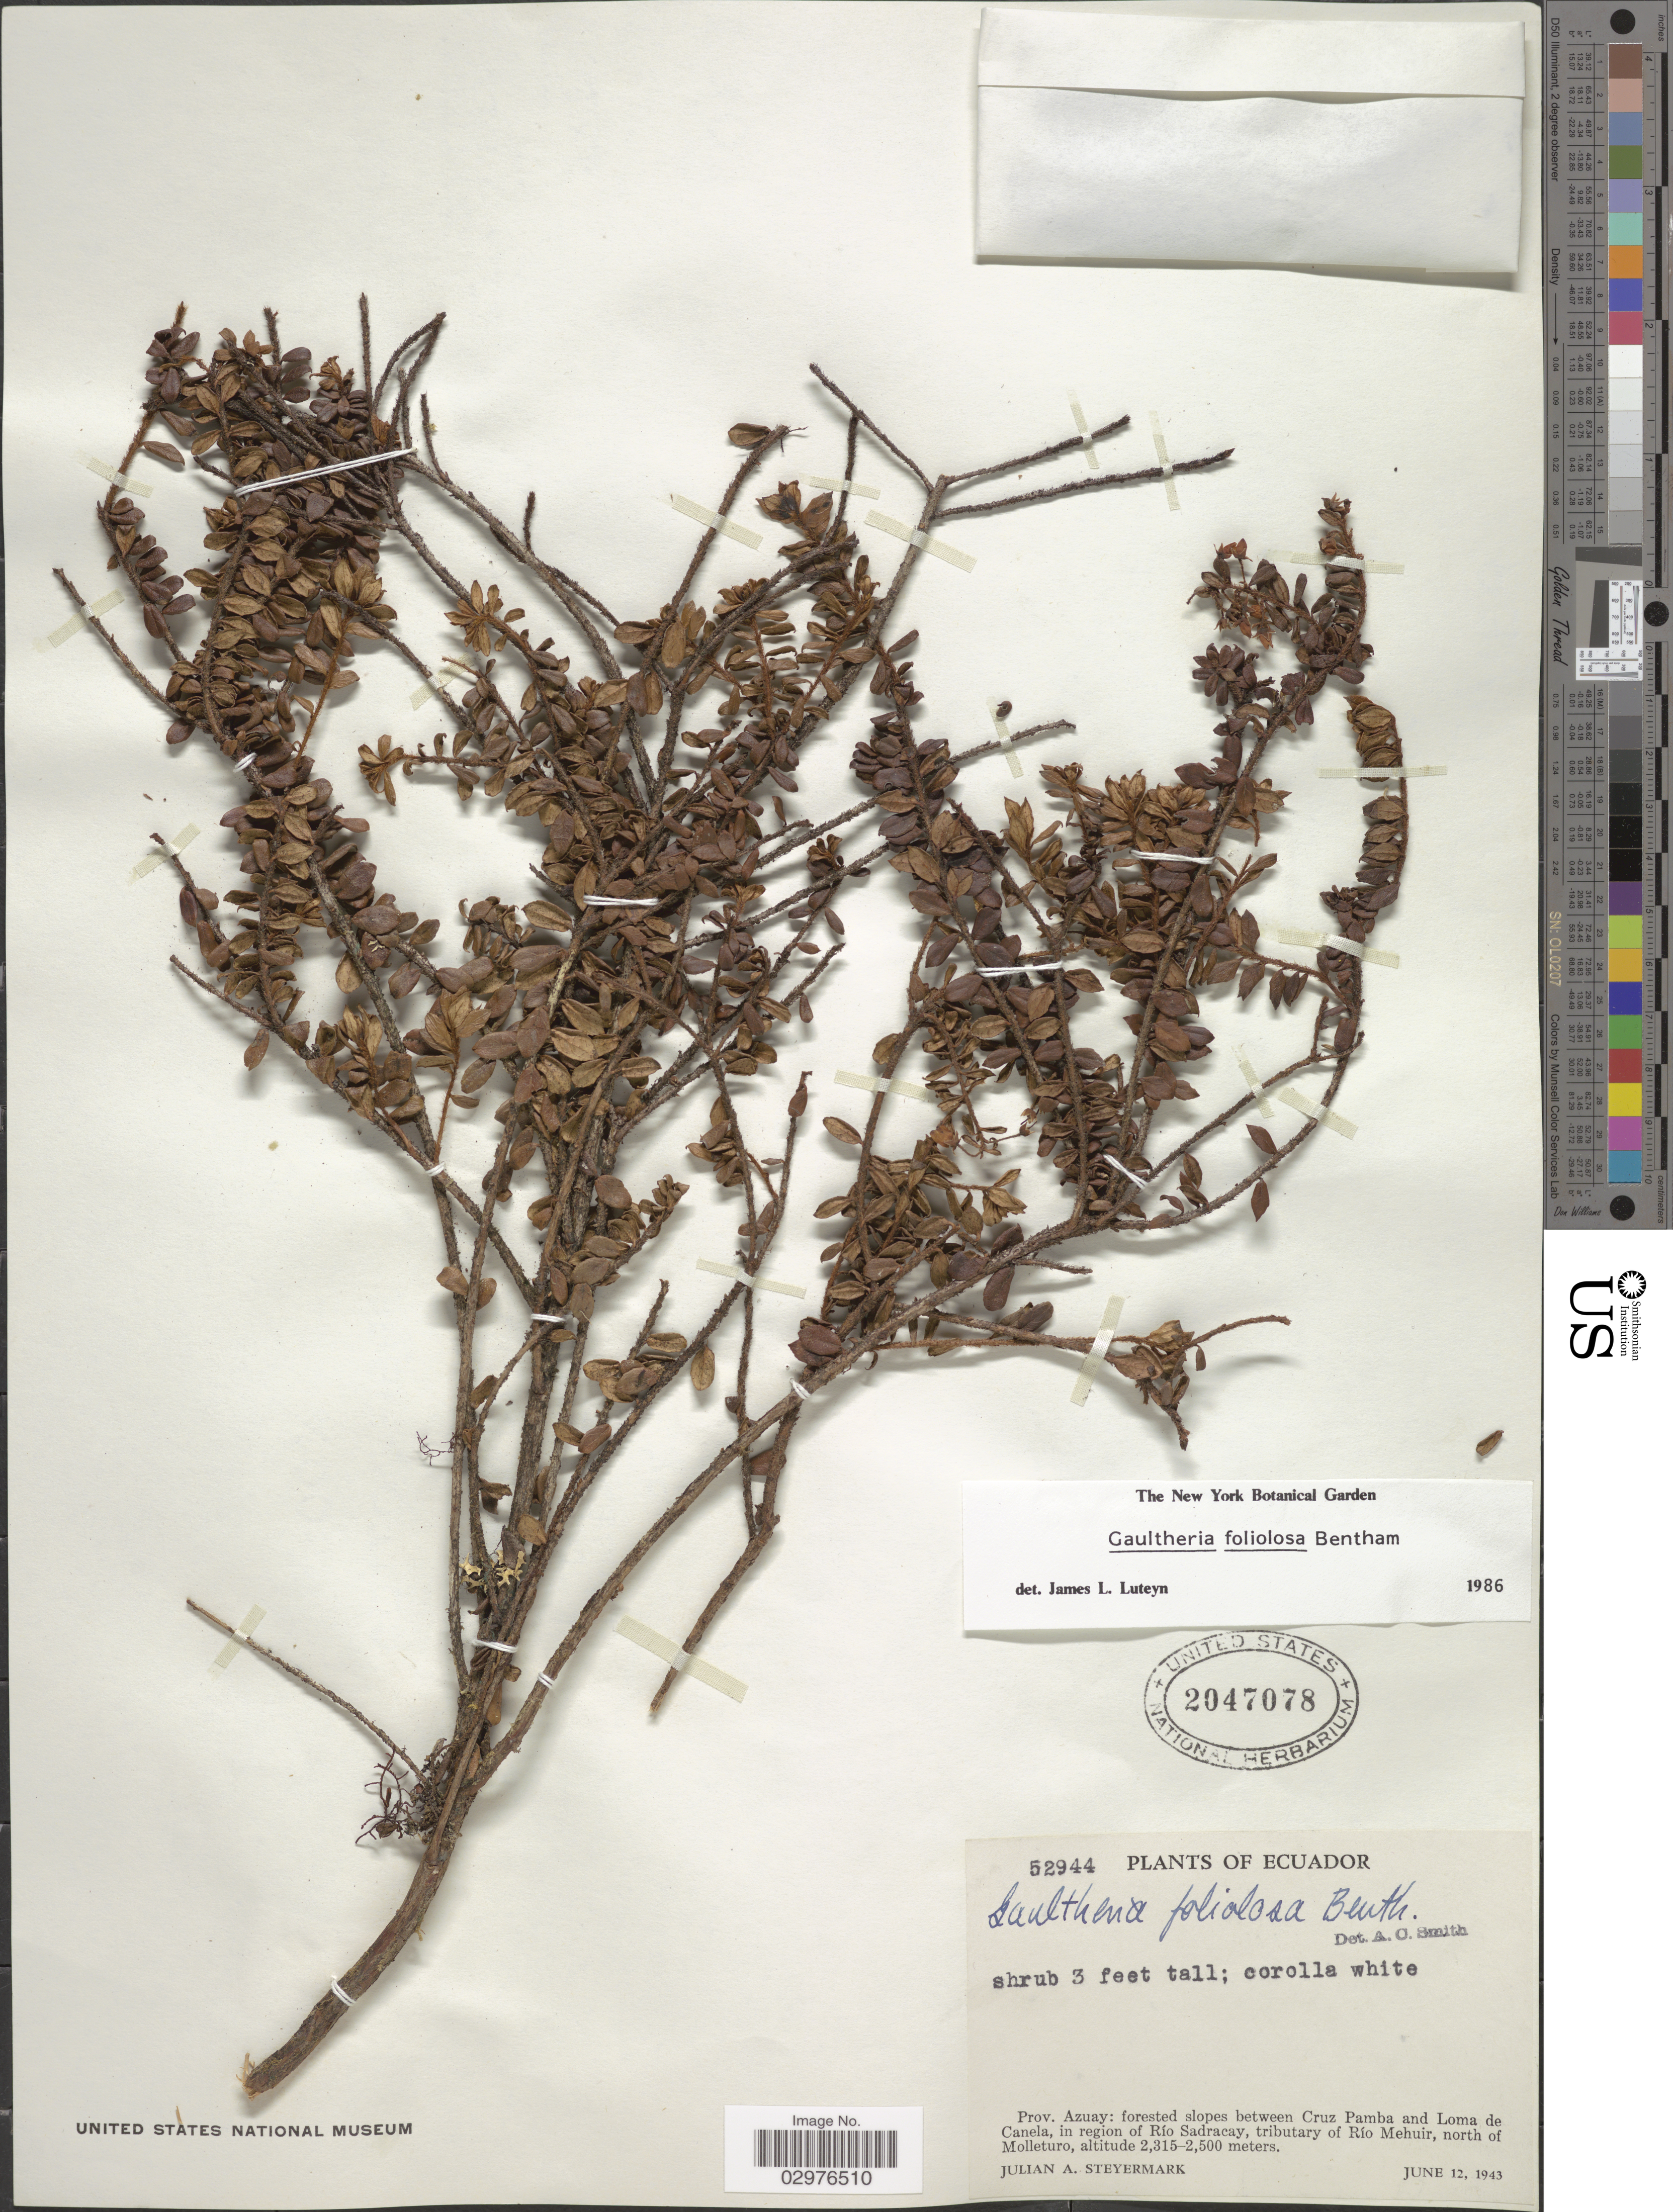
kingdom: Plantae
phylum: Tracheophyta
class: Magnoliopsida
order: Ericales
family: Ericaceae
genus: Gaultheria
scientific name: Gaultheria foliolosa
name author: Benth.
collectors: J. Steyermark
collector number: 52944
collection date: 1943-06-12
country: Ecuador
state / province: Azuay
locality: Forested slopes between Cruz Pamba and Loma de Canela, on region of Río Sadracay, tributary of Río Mehuir, north of Molleturo.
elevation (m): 2315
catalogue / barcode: US 2047078